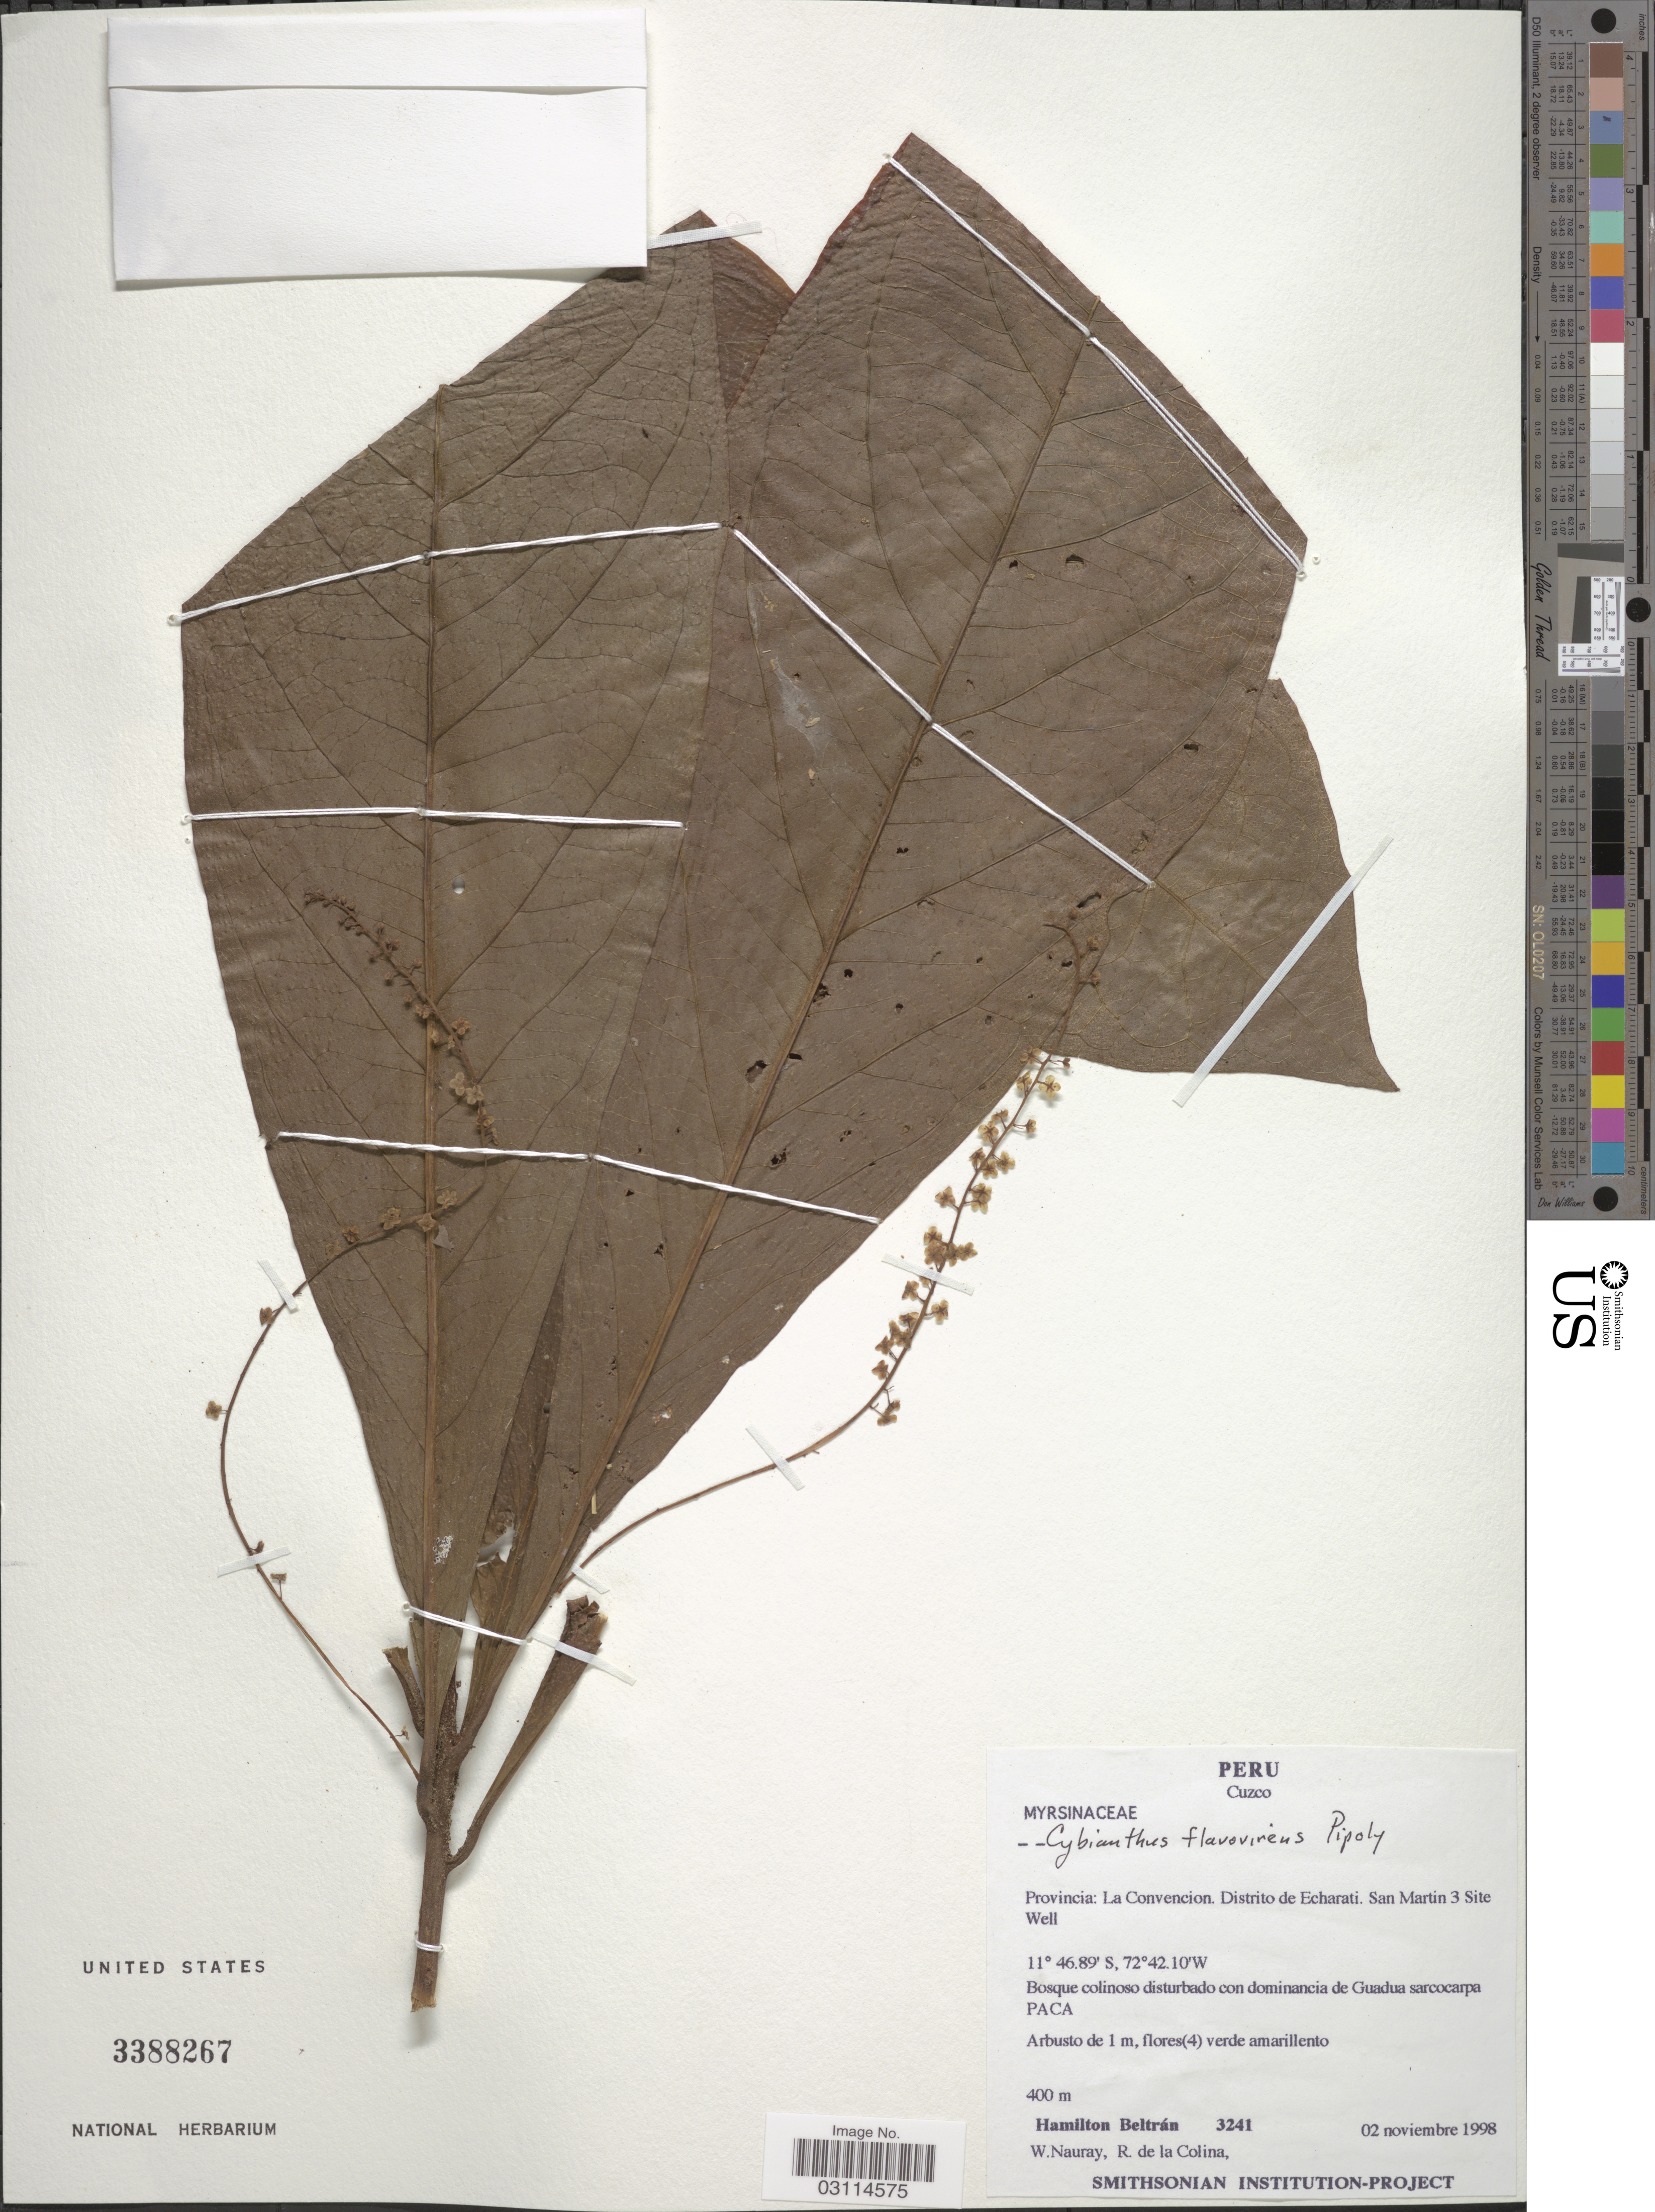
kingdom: Plantae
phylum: Tracheophyta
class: Magnoliopsida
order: Ericales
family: Primulaceae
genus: Cybianthus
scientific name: Cybianthus flavovirens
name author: Pipoly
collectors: H. Beltran, W. Nauray & R. Colina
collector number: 3241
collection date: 1998-11-02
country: Peru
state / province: Cusco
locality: Cuzco. Provincia: La Convencion. Distrito de Echarati. San Martin 3 Site Well.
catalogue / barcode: US 3388267